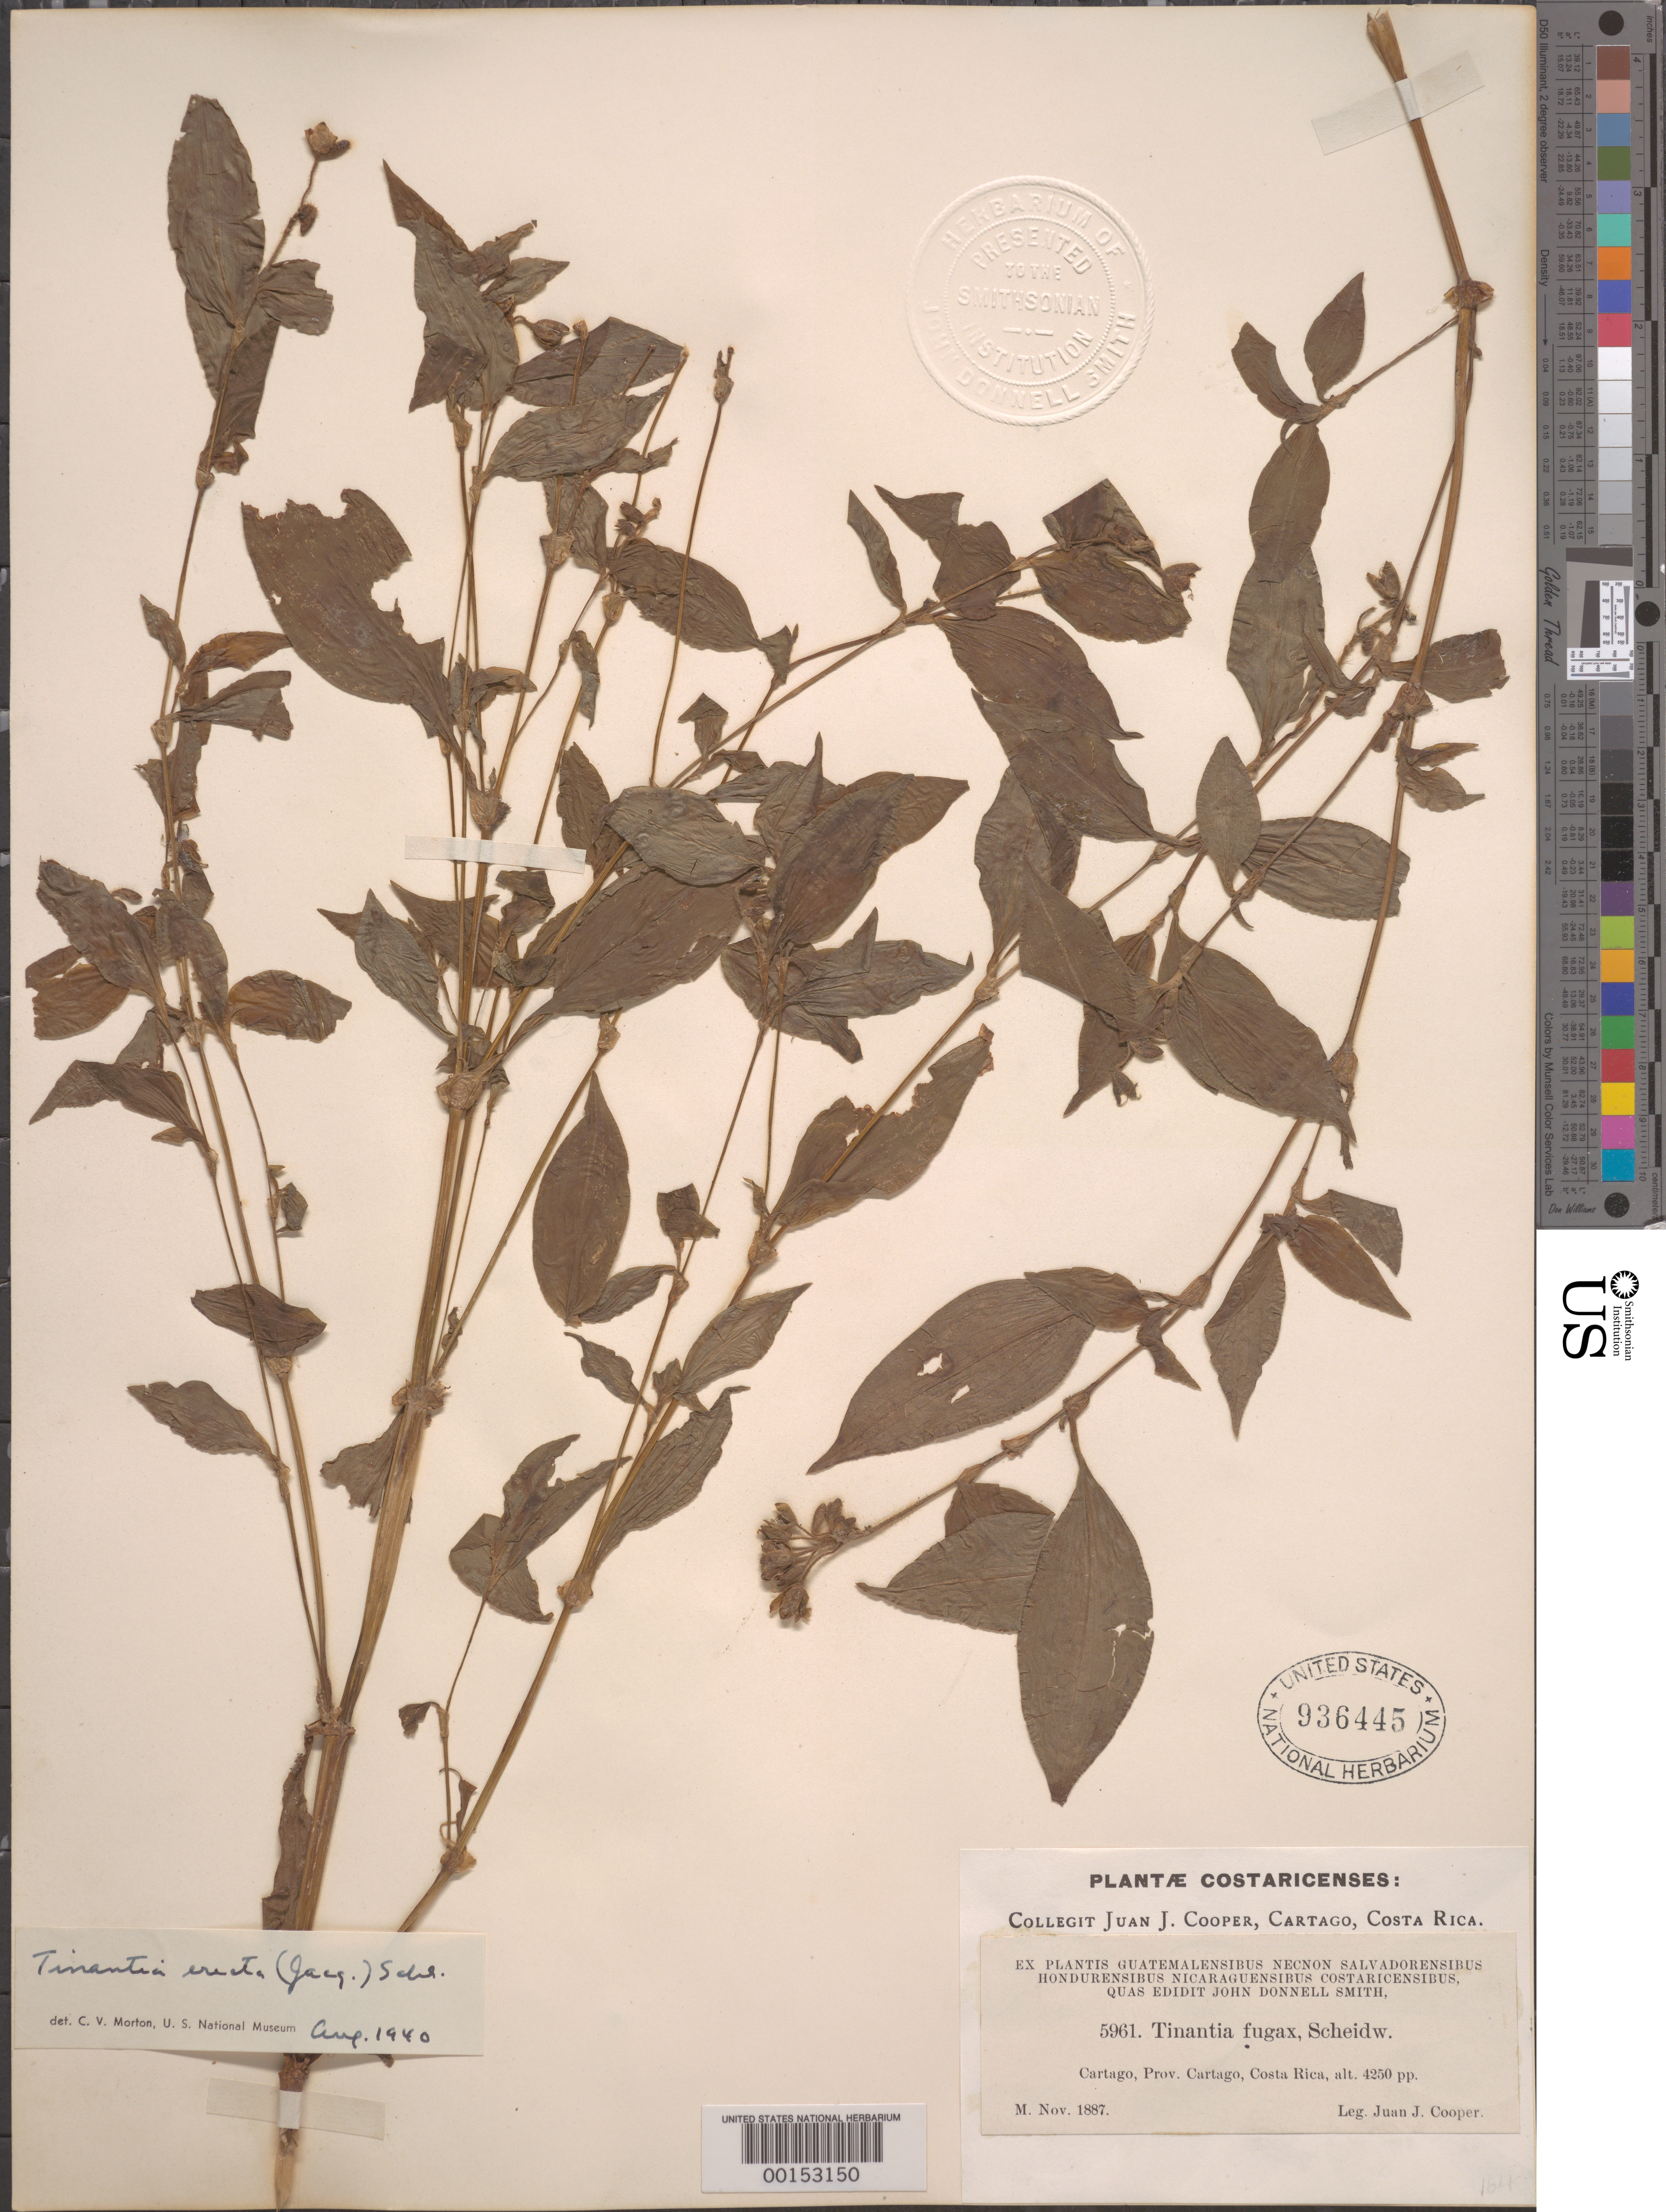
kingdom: Plantae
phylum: Tracheophyta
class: Liliopsida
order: Commelinales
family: Commelinaceae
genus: Tinantia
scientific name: Tinantia erecta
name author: (Jacq.) Fenzl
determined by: Morton, C. V.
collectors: J. J. Cooper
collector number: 5961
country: Costa Rica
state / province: Cartago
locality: Cartago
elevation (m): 1296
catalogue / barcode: US 936445